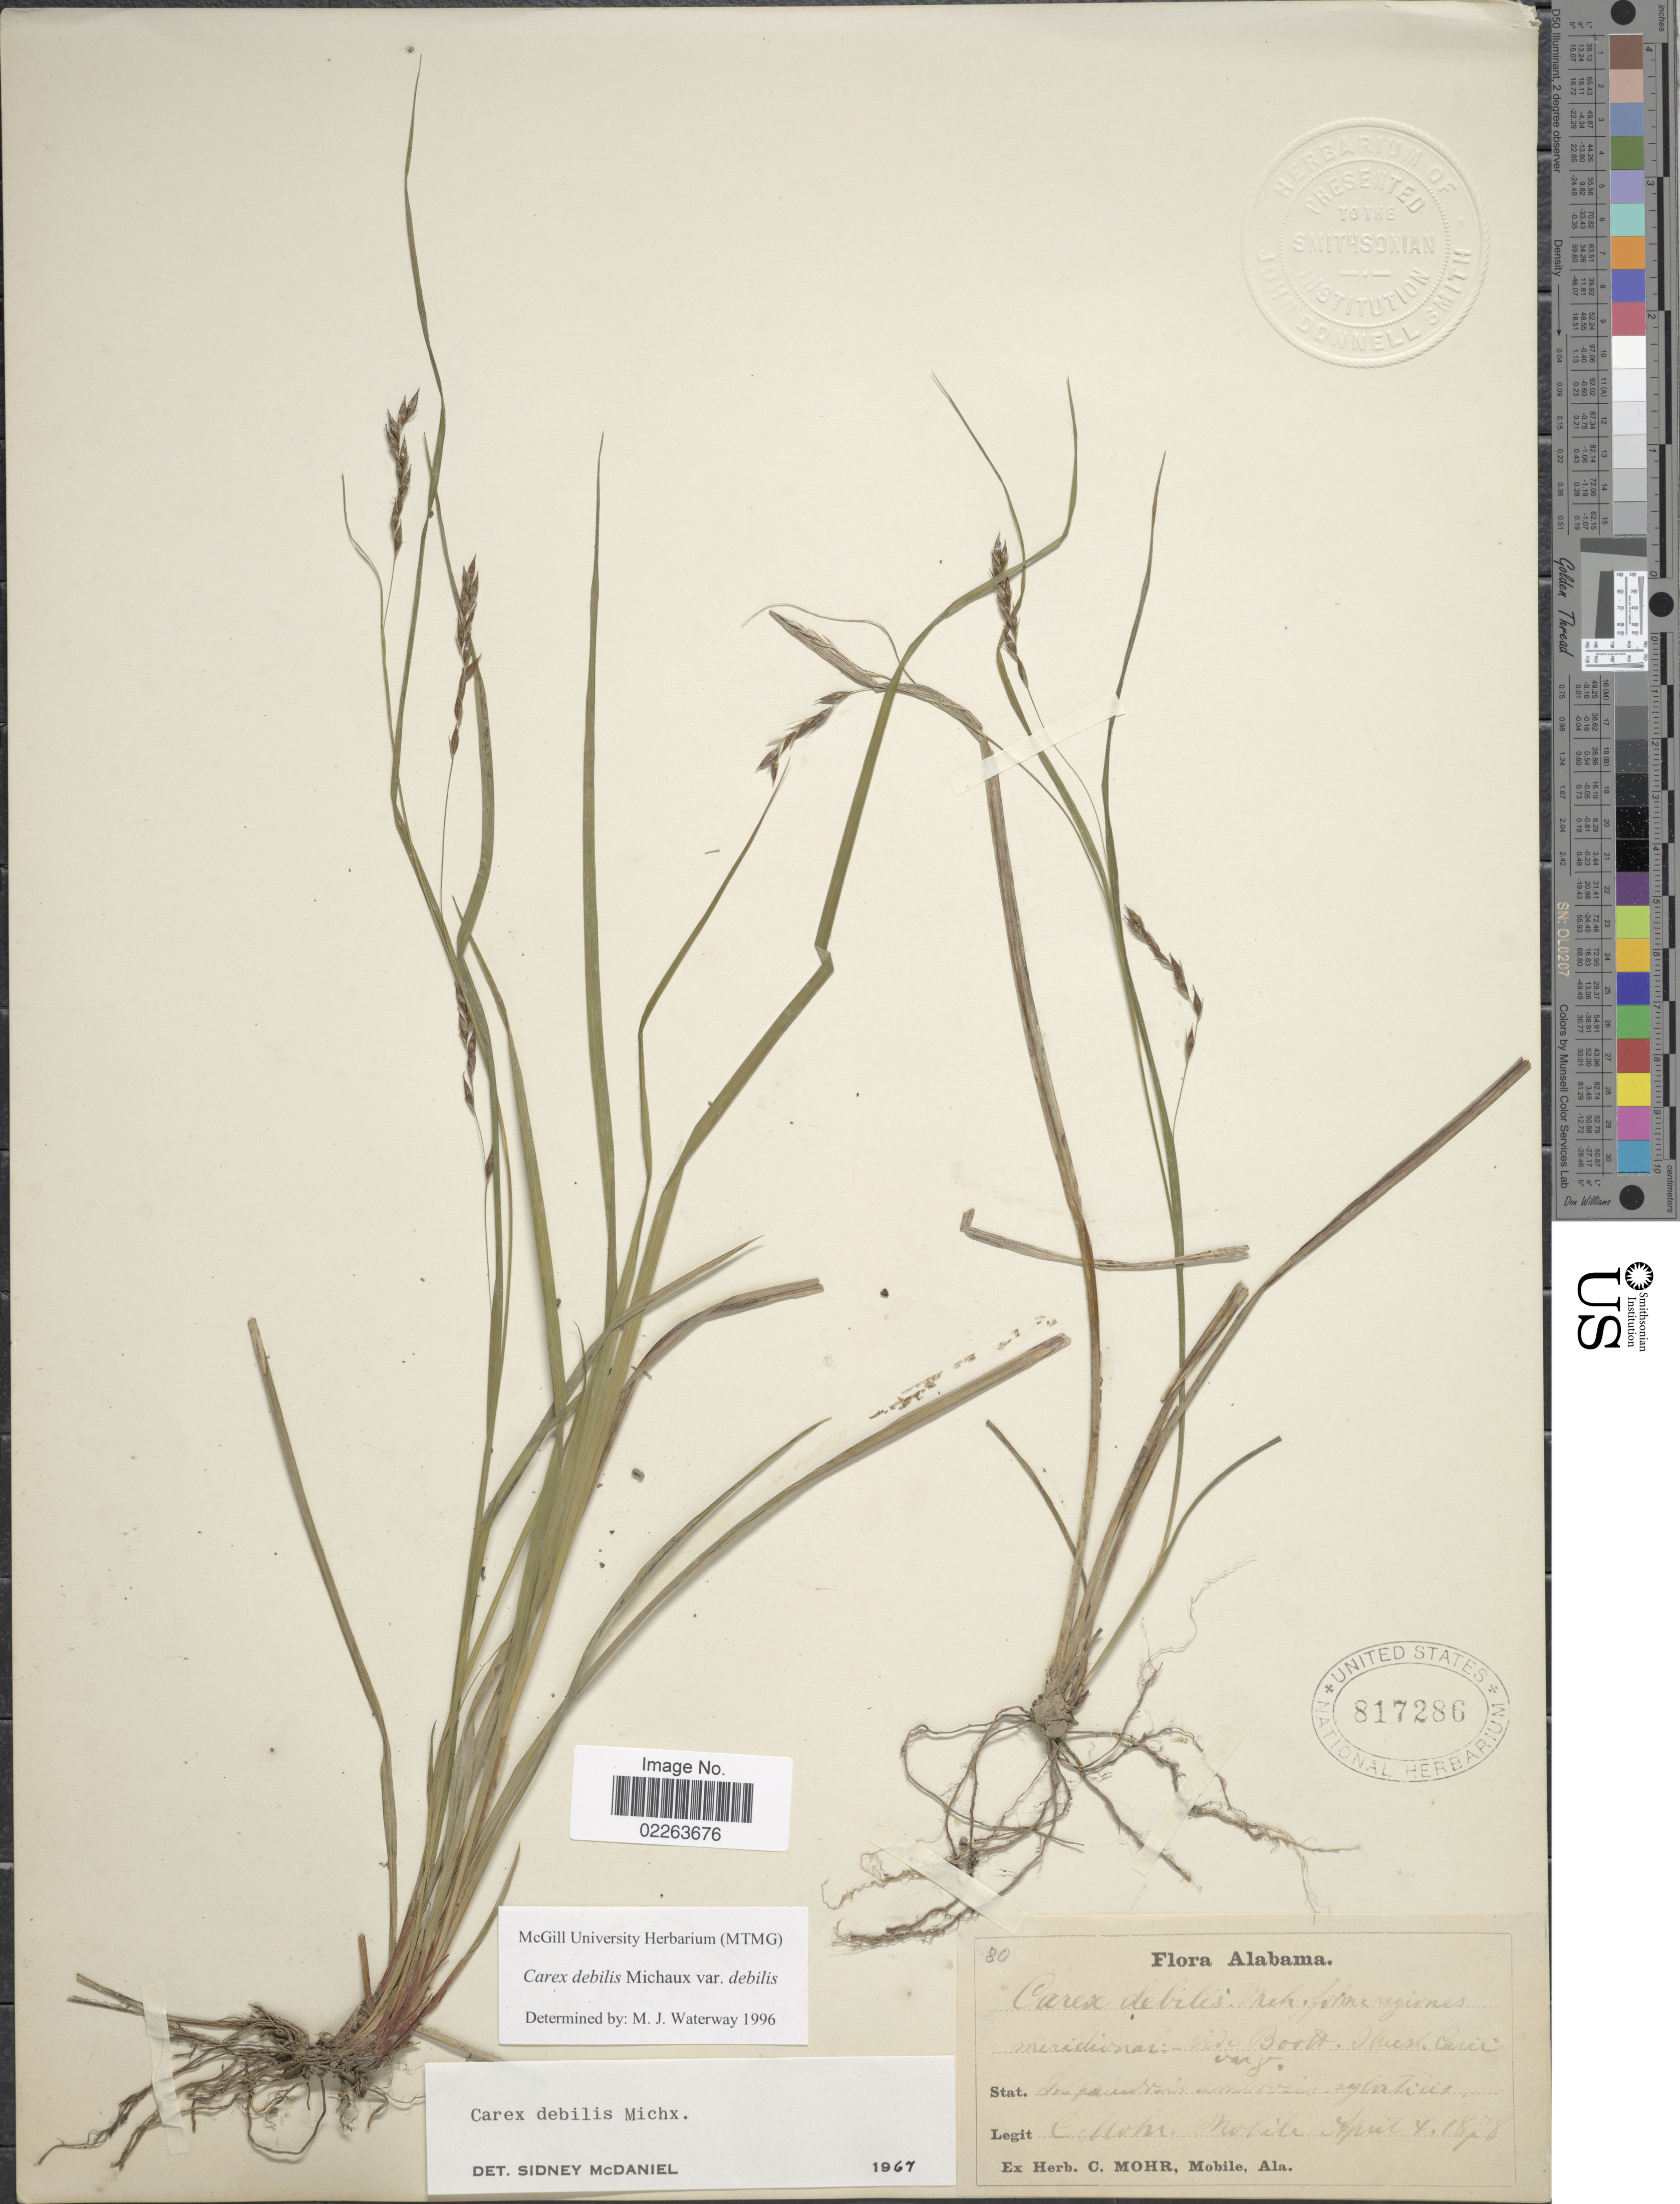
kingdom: Plantae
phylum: Tracheophyta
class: Liliopsida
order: Poales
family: Cyperaceae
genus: Carex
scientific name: Carex debilis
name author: Michx.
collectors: C. T. Mohr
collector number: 80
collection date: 1878-04-04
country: United States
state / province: Alabama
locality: Mobile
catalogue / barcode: US 817286